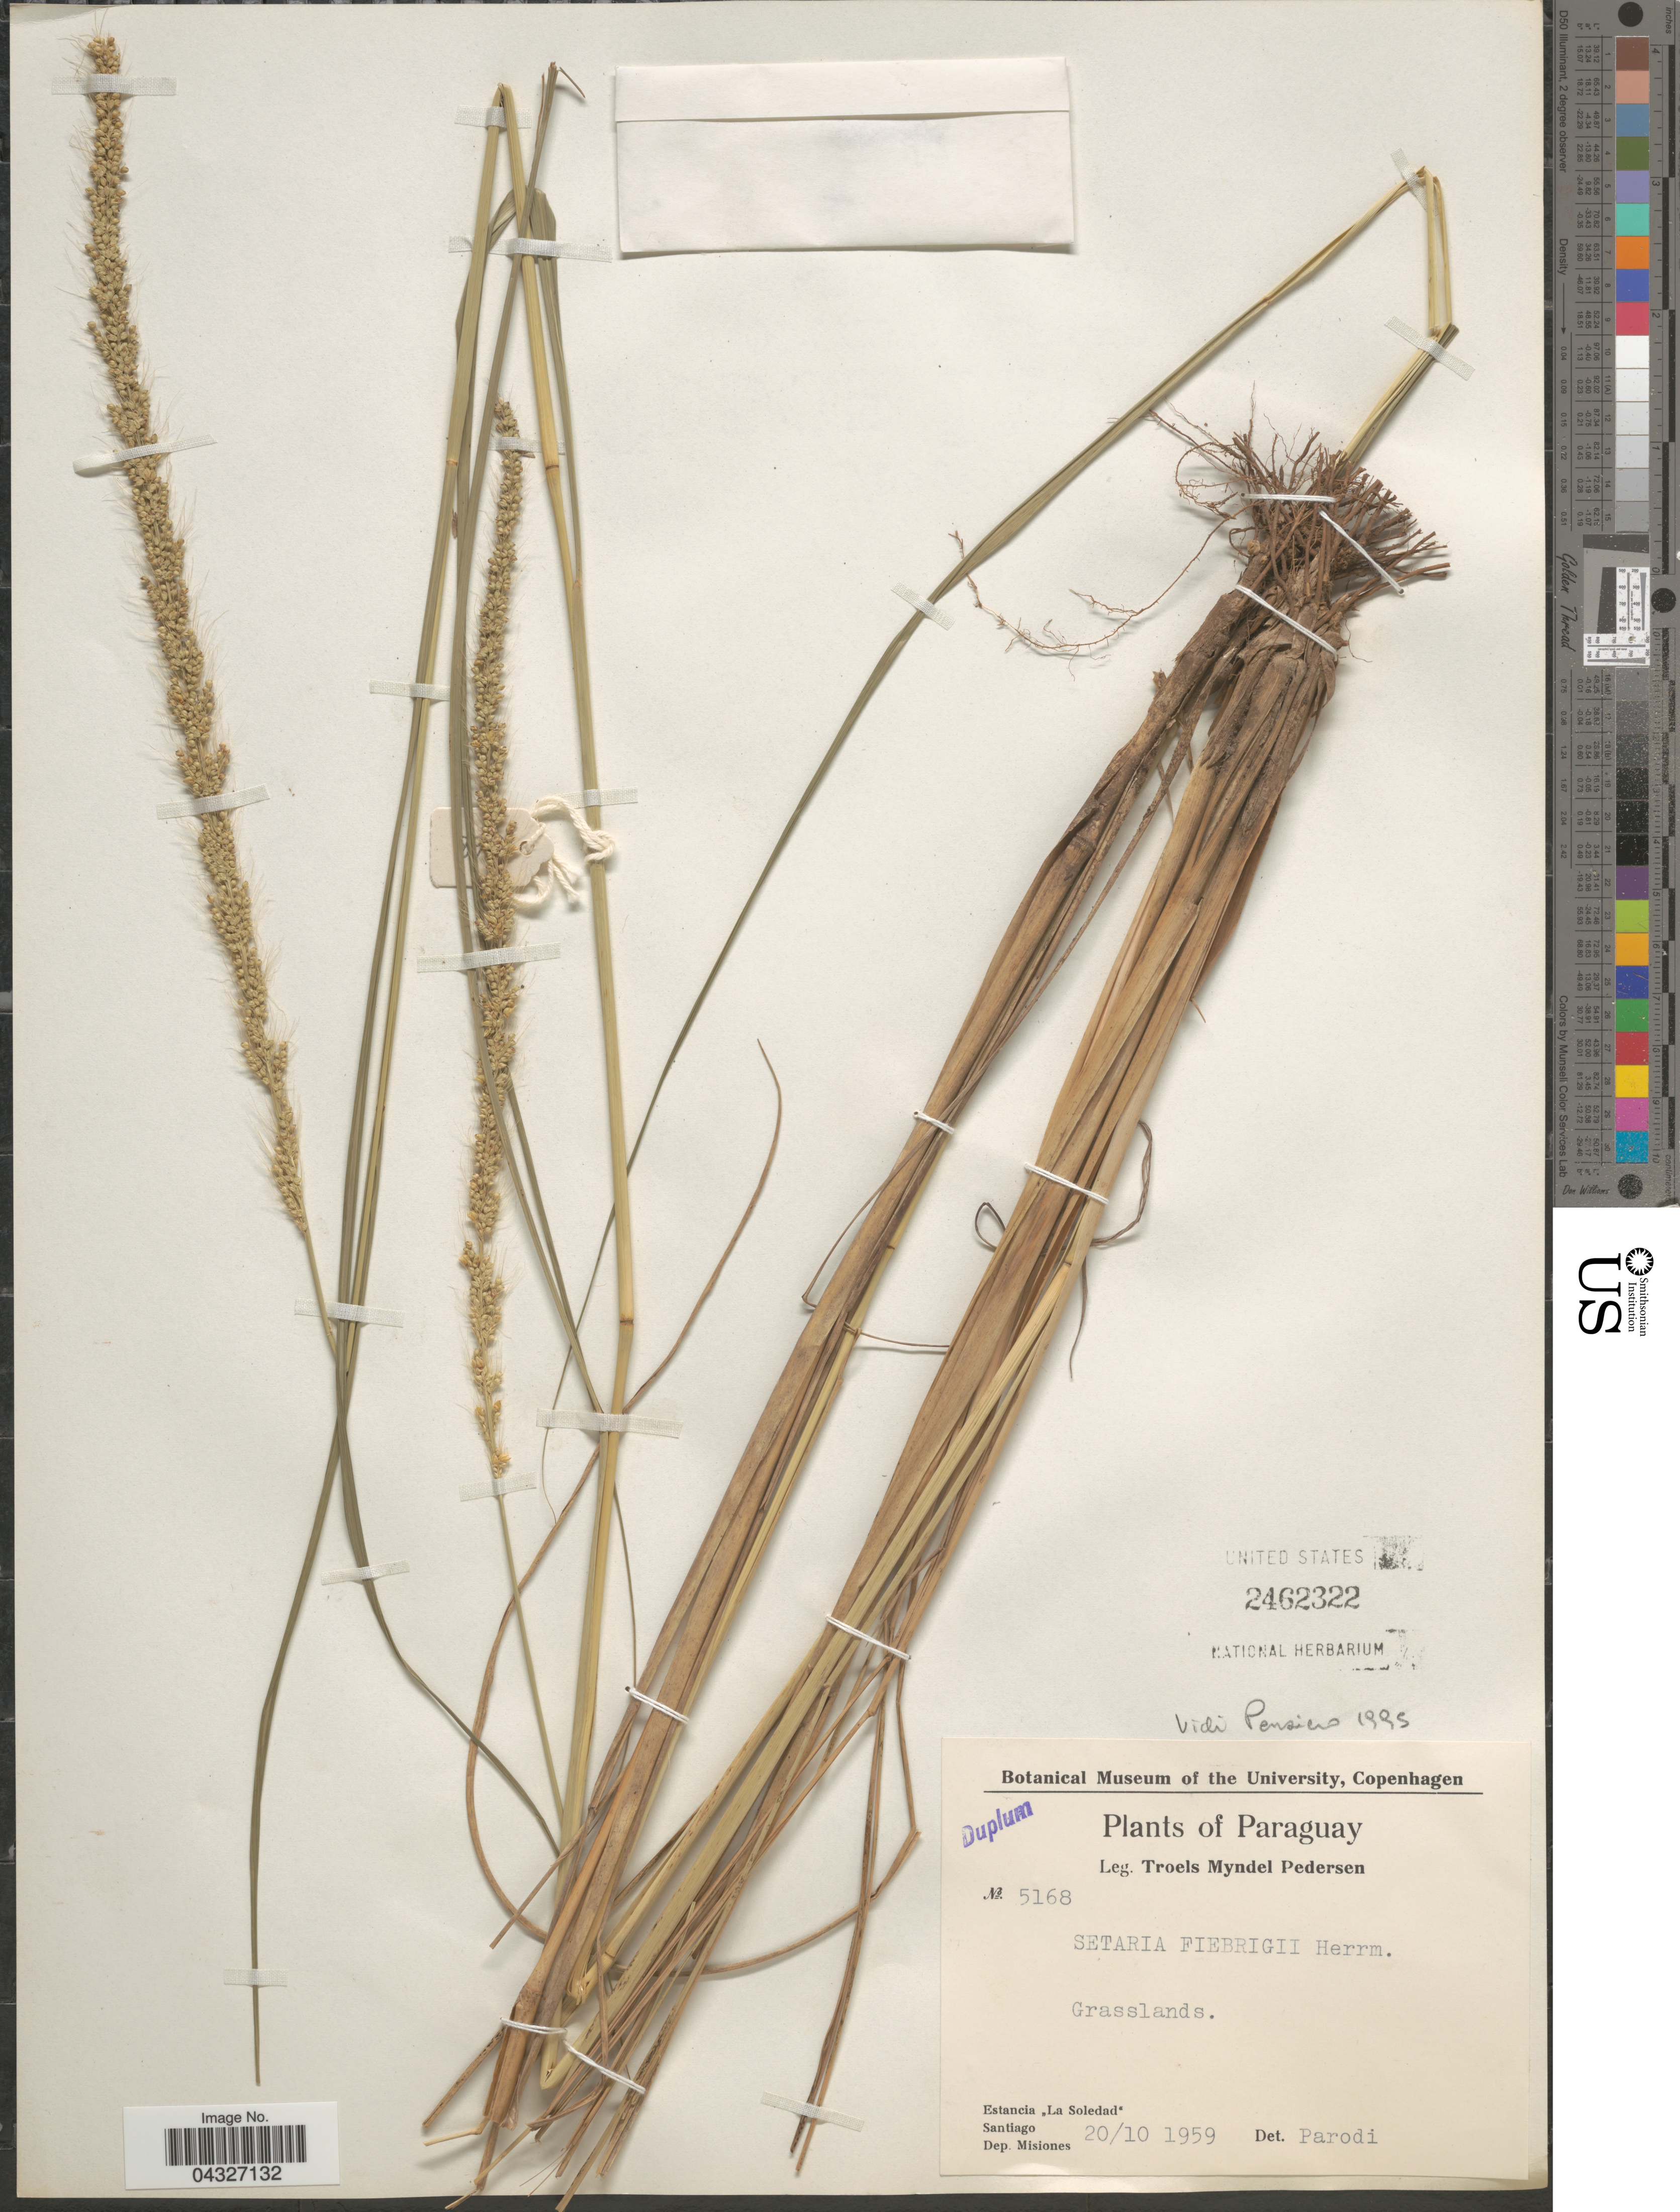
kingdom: Plantae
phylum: Tracheophyta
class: Liliopsida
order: Poales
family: Poaceae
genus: Setaria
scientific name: Setaria fiebrigii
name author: R.A.W. Herrm.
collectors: T. Pederson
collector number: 5168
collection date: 1959-10-20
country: Paraguay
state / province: Misiones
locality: Estancia "La Soledad". Santiago. Dep. Misiones.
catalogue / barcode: US 2462322